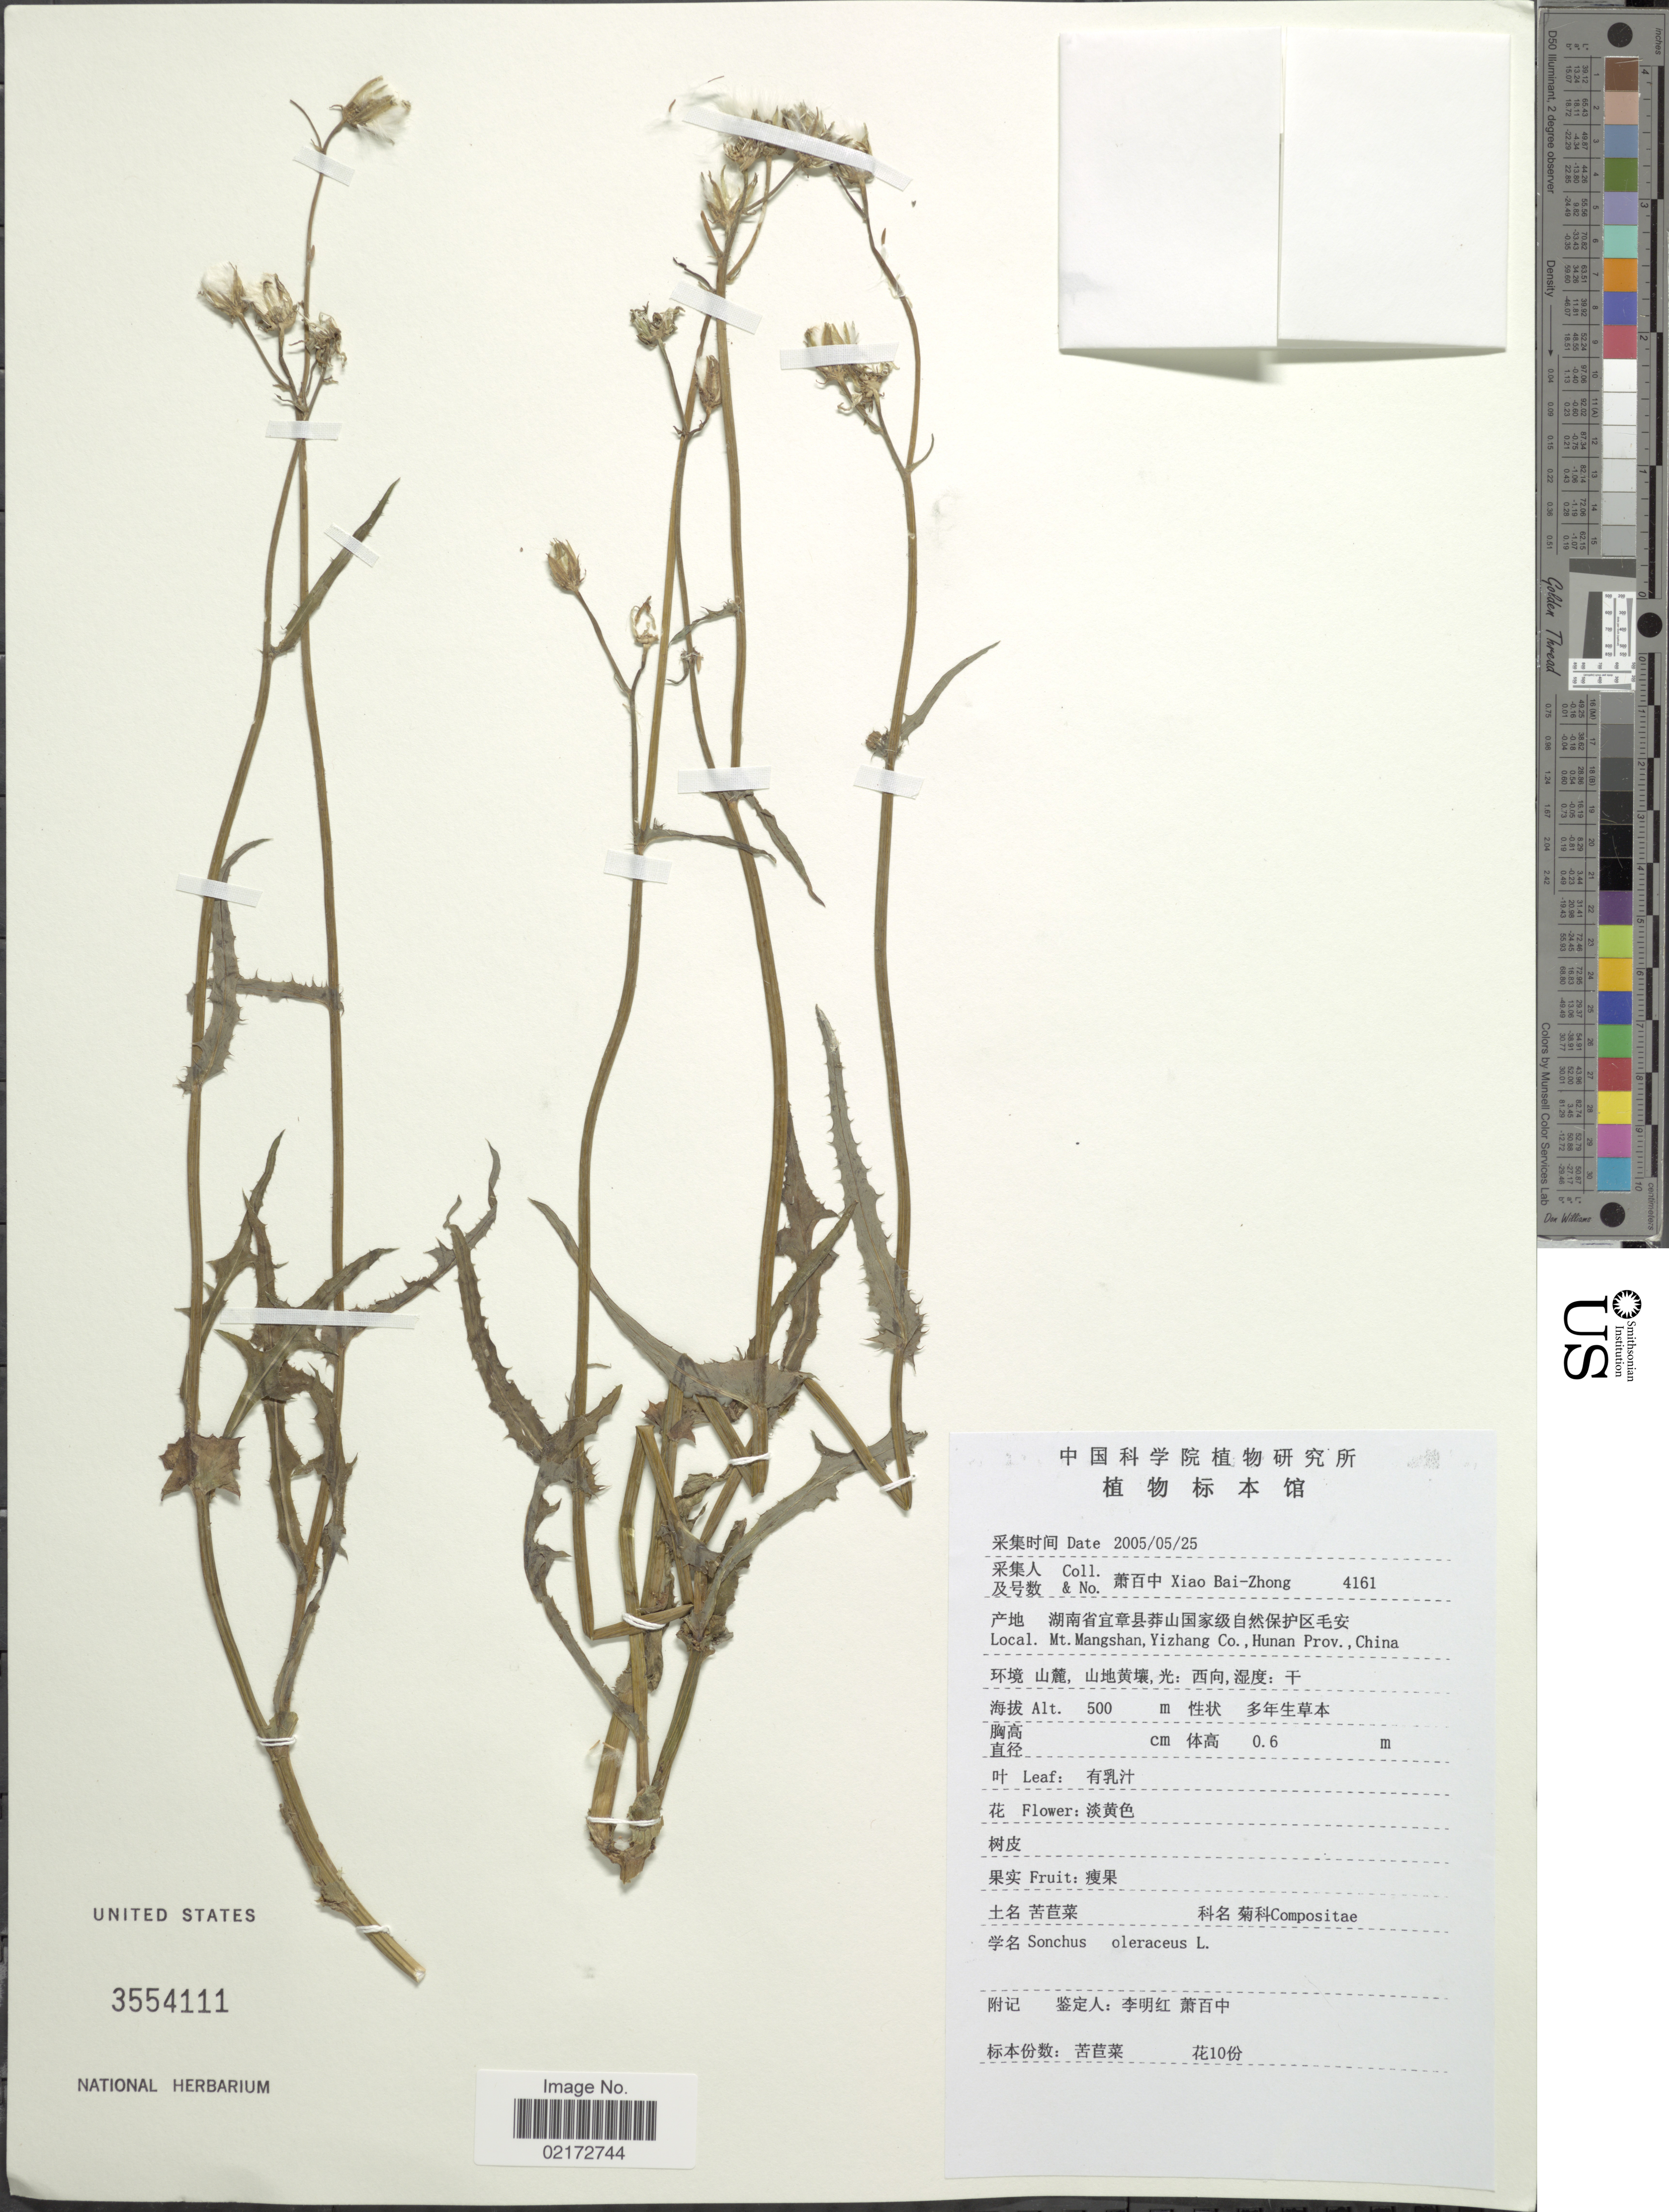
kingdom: Plantae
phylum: Tracheophyta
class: Magnoliopsida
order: Asterales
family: Asteraceae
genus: Sonchus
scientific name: Sonchus oleraceus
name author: L.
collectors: B. Z. Xiao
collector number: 4161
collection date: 2005-05-25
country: China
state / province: Hunan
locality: Mt. Mangshan, Yizhang Co., Hunan Prov., China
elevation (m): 500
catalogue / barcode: US 3554111